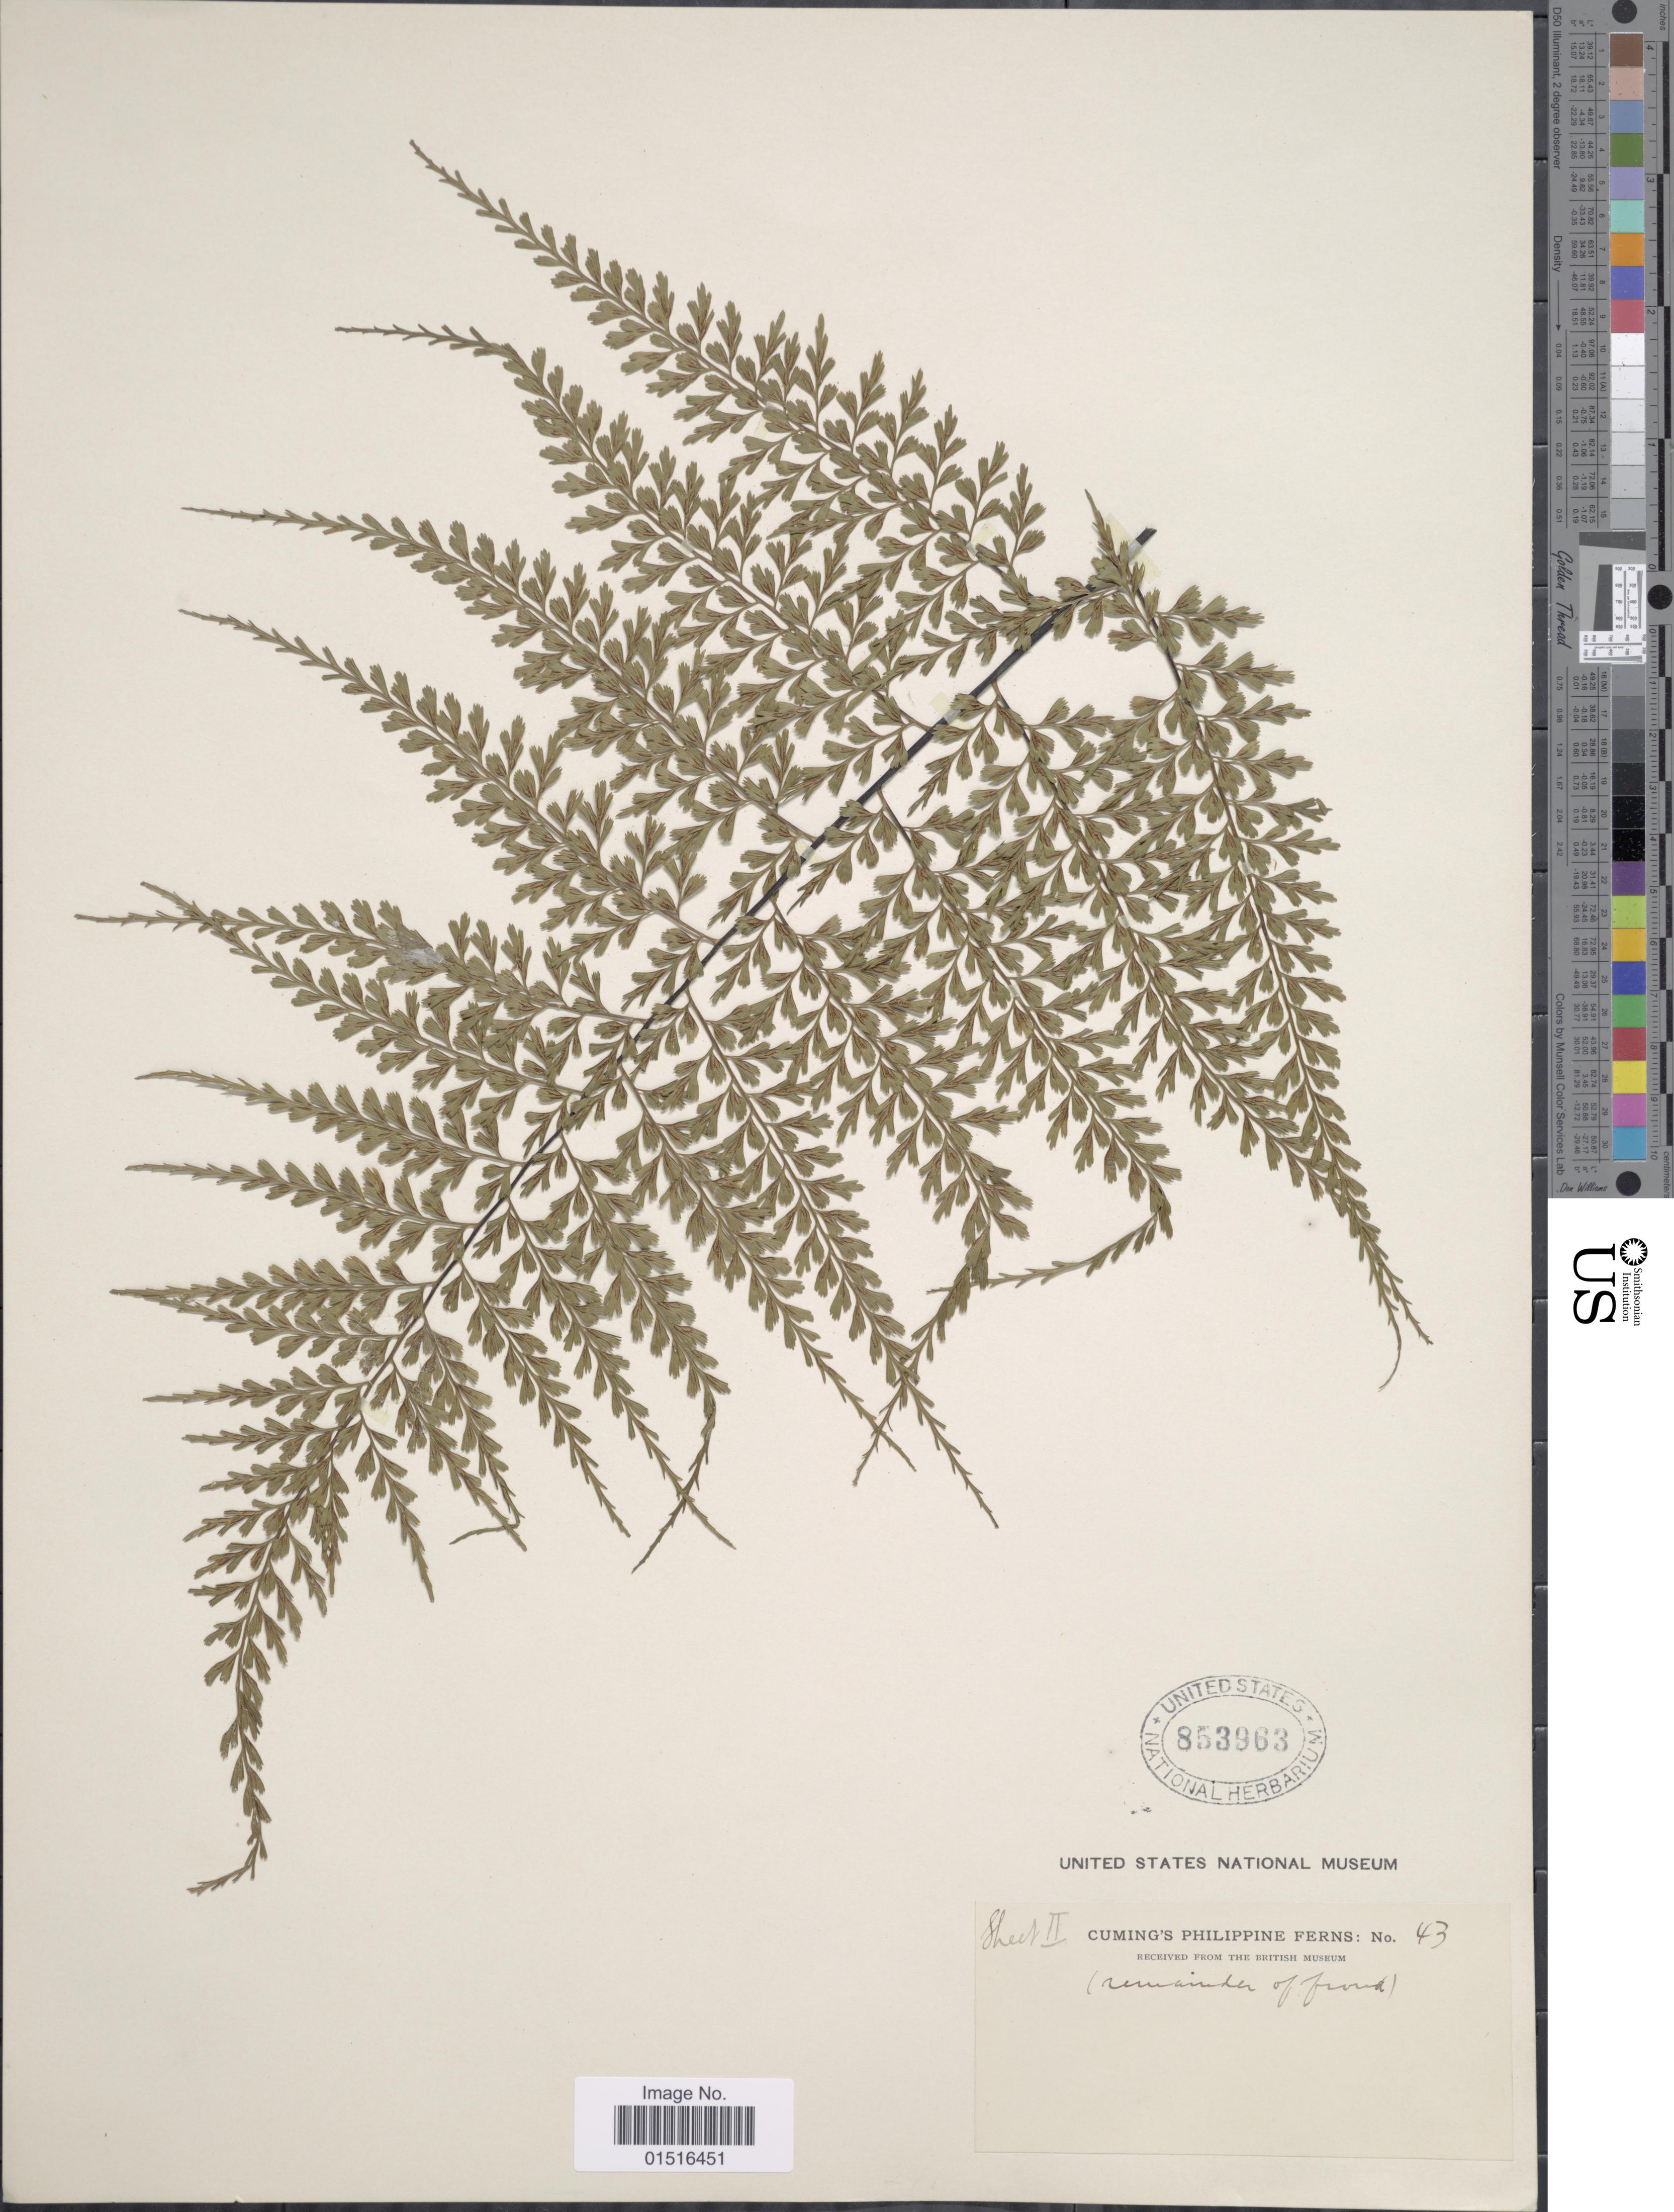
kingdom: Plantae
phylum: Tracheophyta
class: Polypodiopsida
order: Polypodiales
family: Aspleniaceae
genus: Asplenium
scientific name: Asplenium laserpitiifolium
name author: Lam.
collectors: -. Cuming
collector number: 43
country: Philippines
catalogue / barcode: US 853963